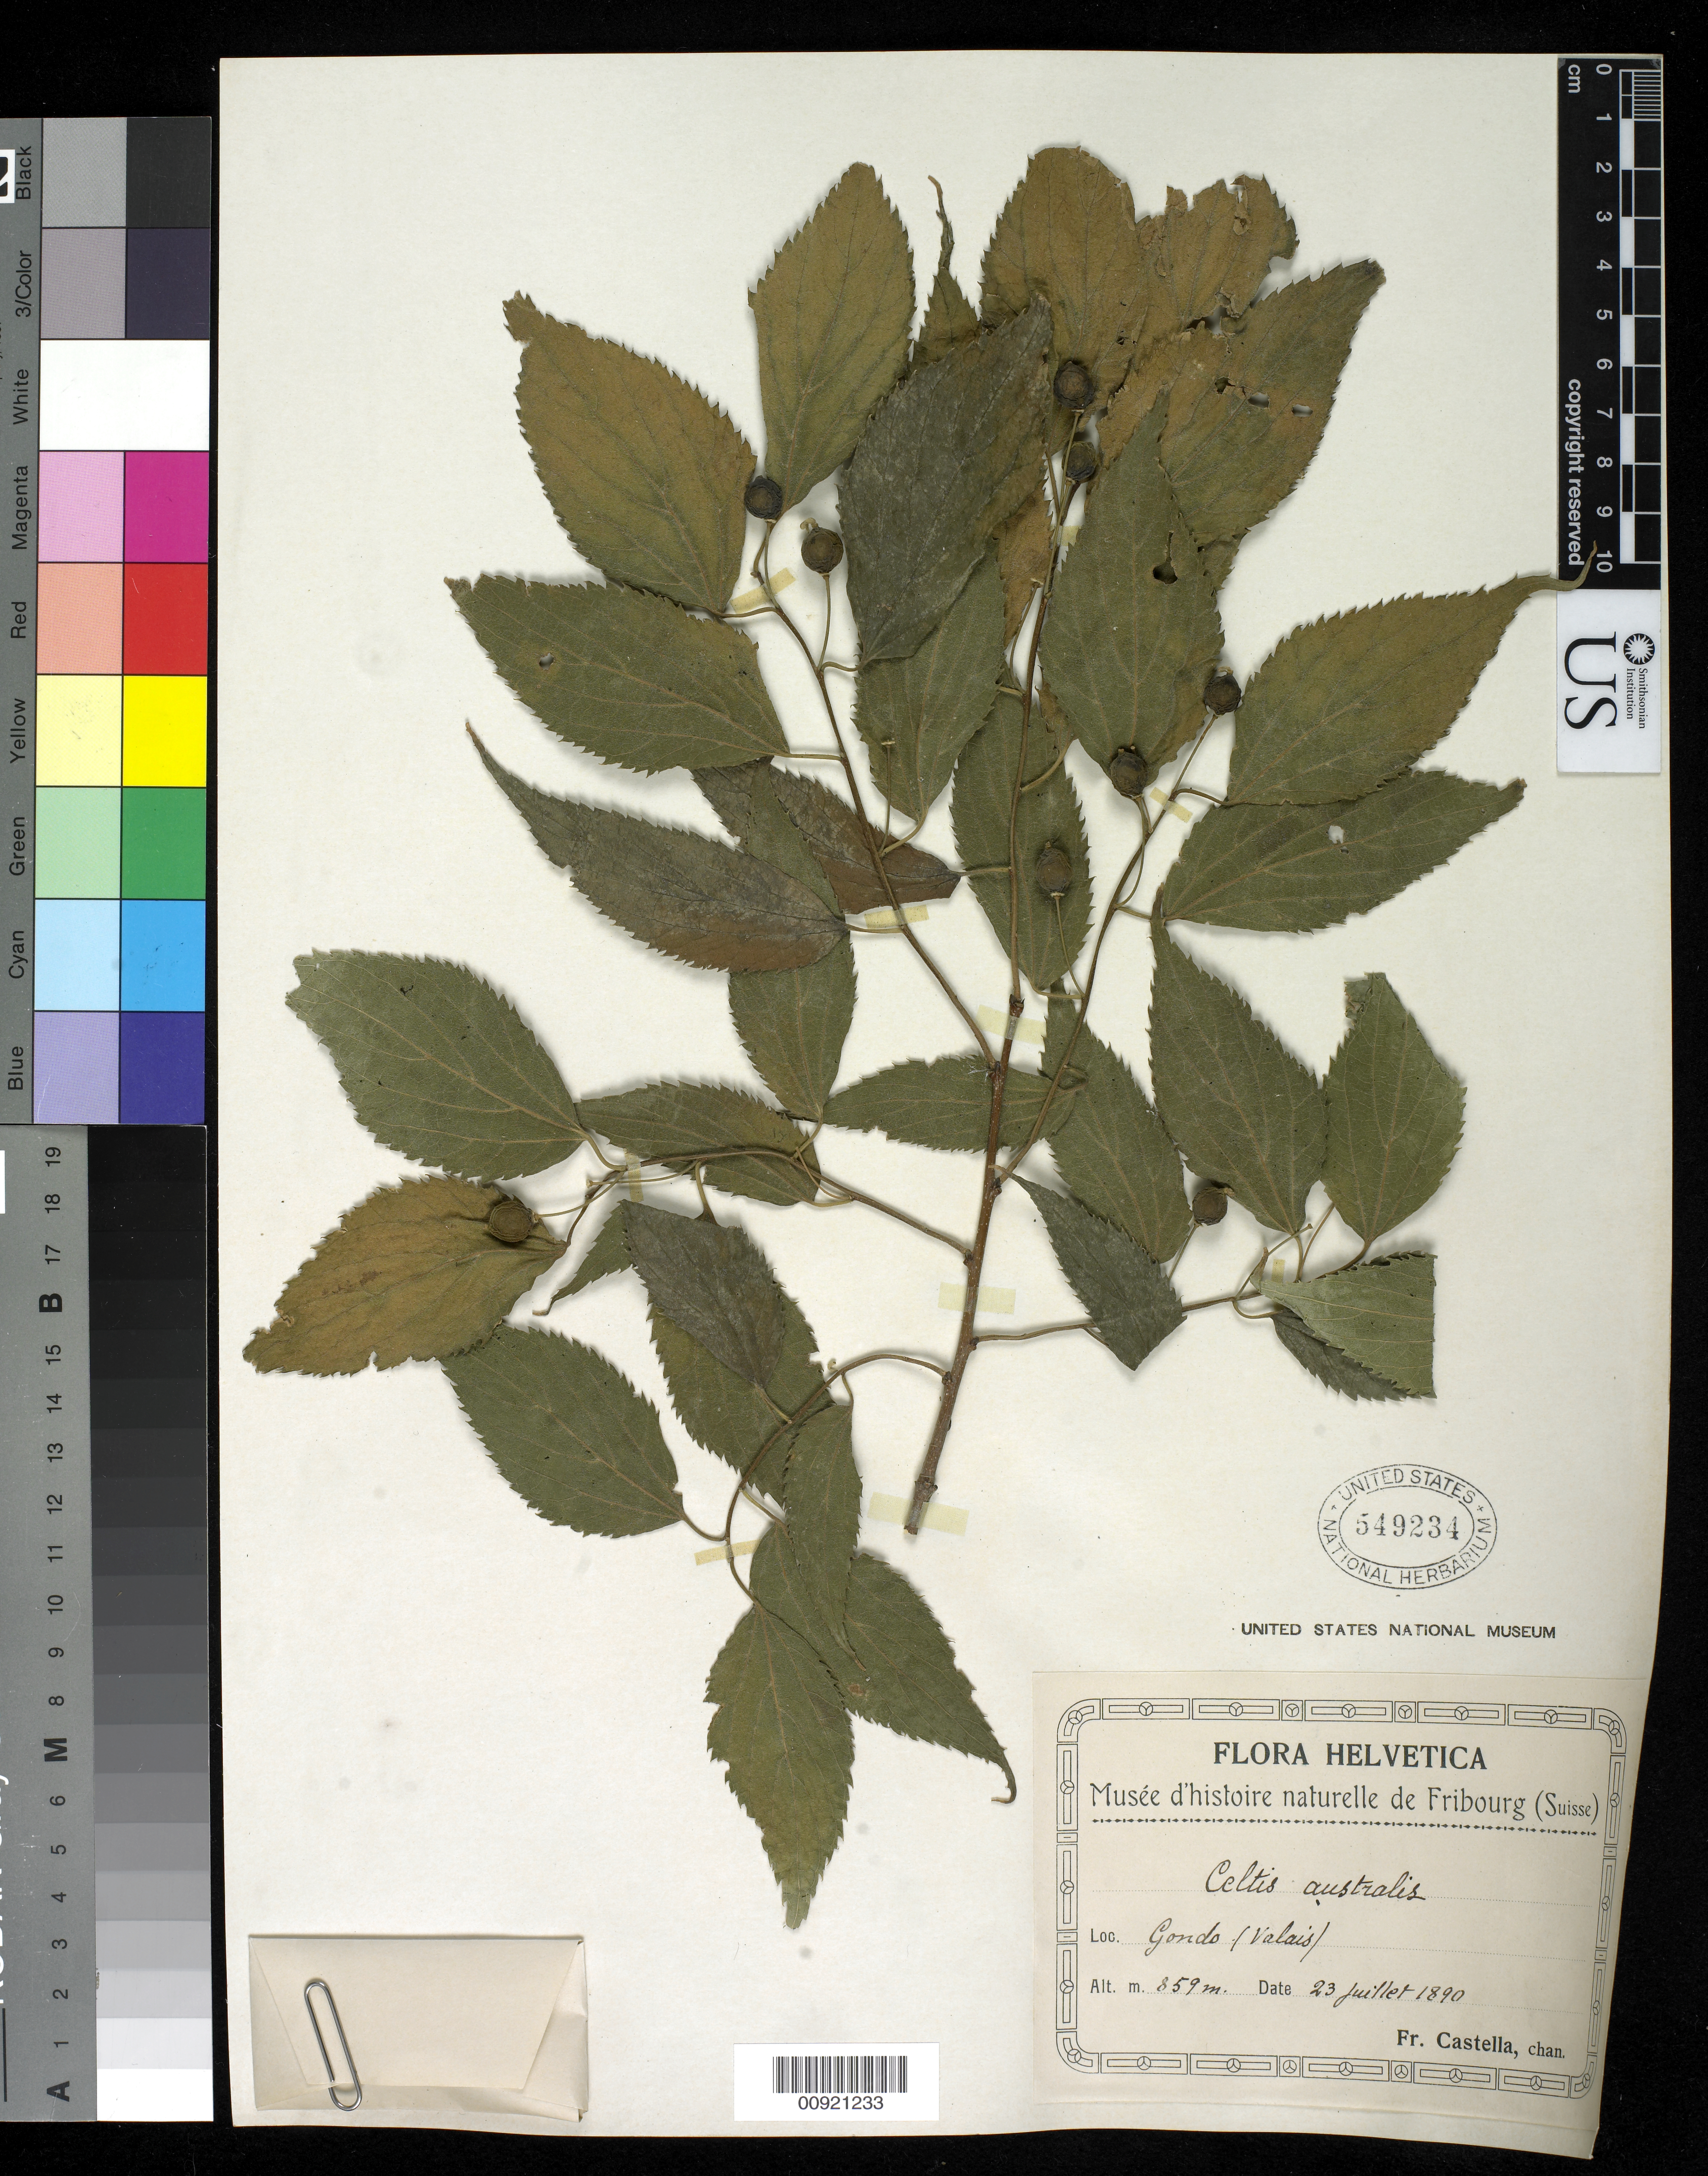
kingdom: Plantae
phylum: Tracheophyta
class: Magnoliopsida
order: Rosales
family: Cannabaceae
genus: Celtis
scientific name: Celtis australis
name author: L.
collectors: Fr. Castella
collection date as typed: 23 Jul 1890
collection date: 1890-07-23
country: Switzerland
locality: Gondo (Valais)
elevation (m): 859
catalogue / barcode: US 549234